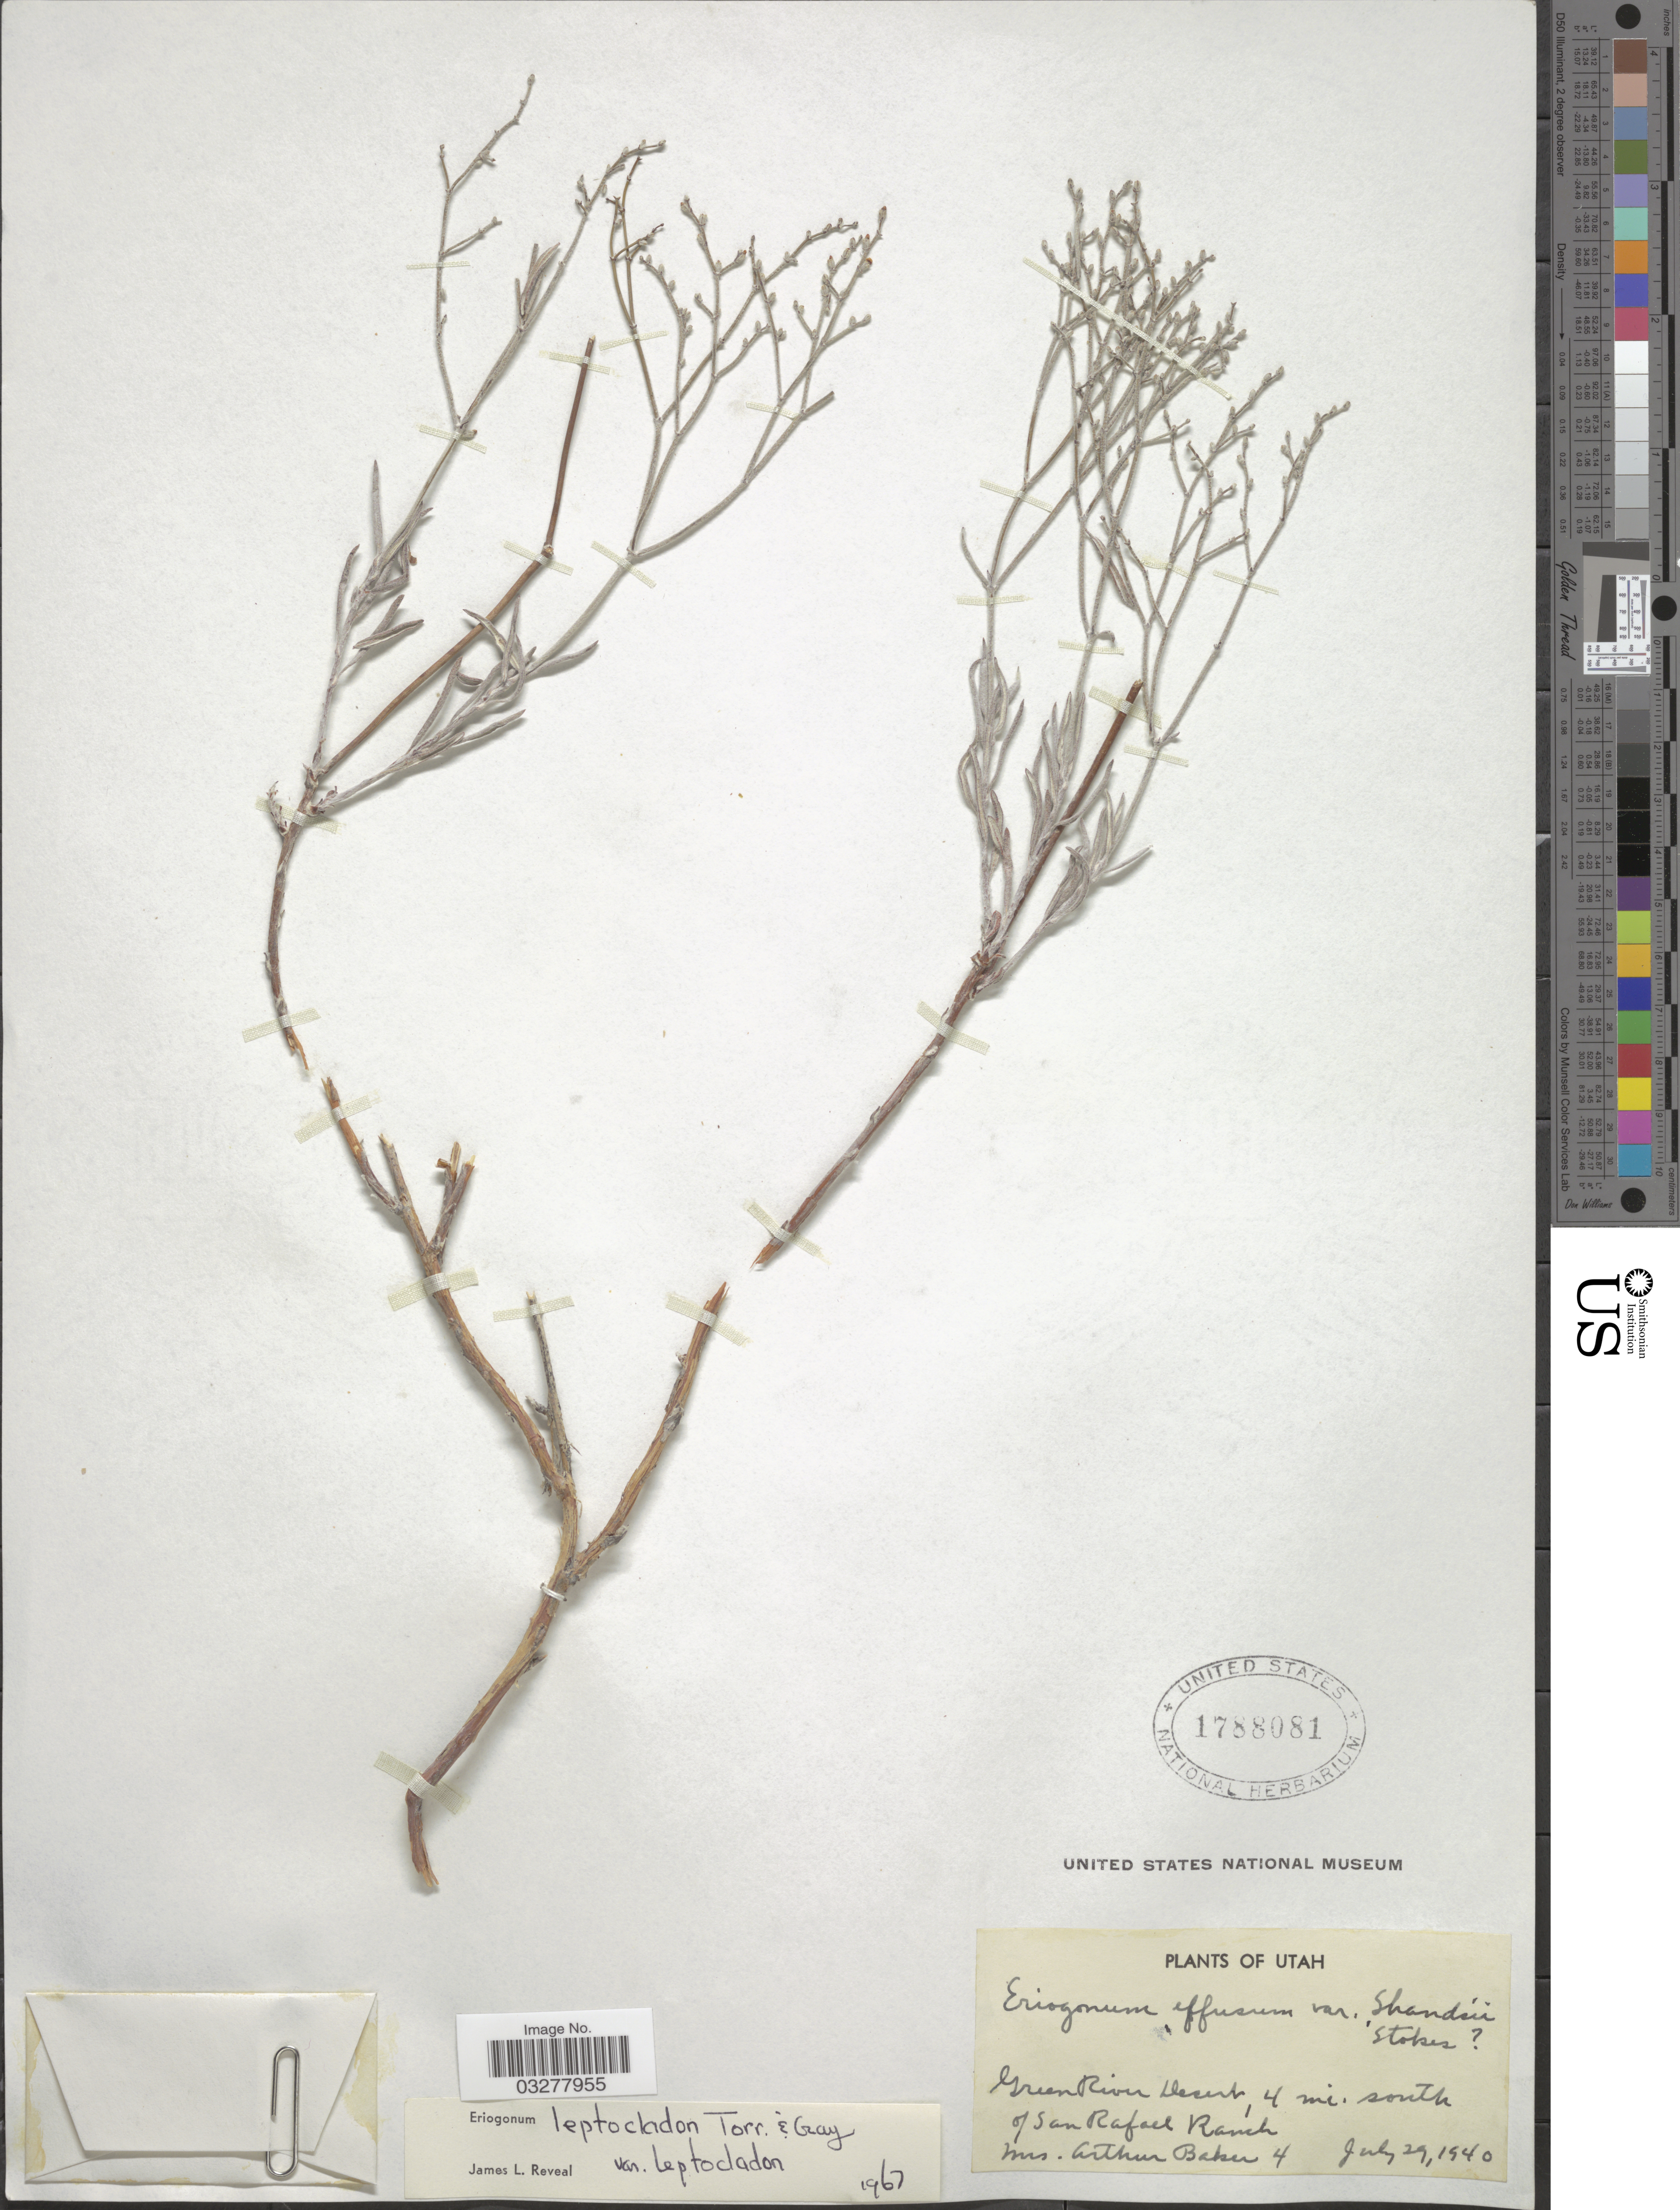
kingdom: Plantae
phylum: Tracheophyta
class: Magnoliopsida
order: Caryophyllales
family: Polygonaceae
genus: Eriogonum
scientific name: Eriogonum leptocladon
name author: Torr. & A. Gray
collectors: A. Baker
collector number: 4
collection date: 1940-07-29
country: United States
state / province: Utah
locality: Green River Desert, 4 mi. south of San Rafael Ranch.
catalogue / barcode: US 1788081